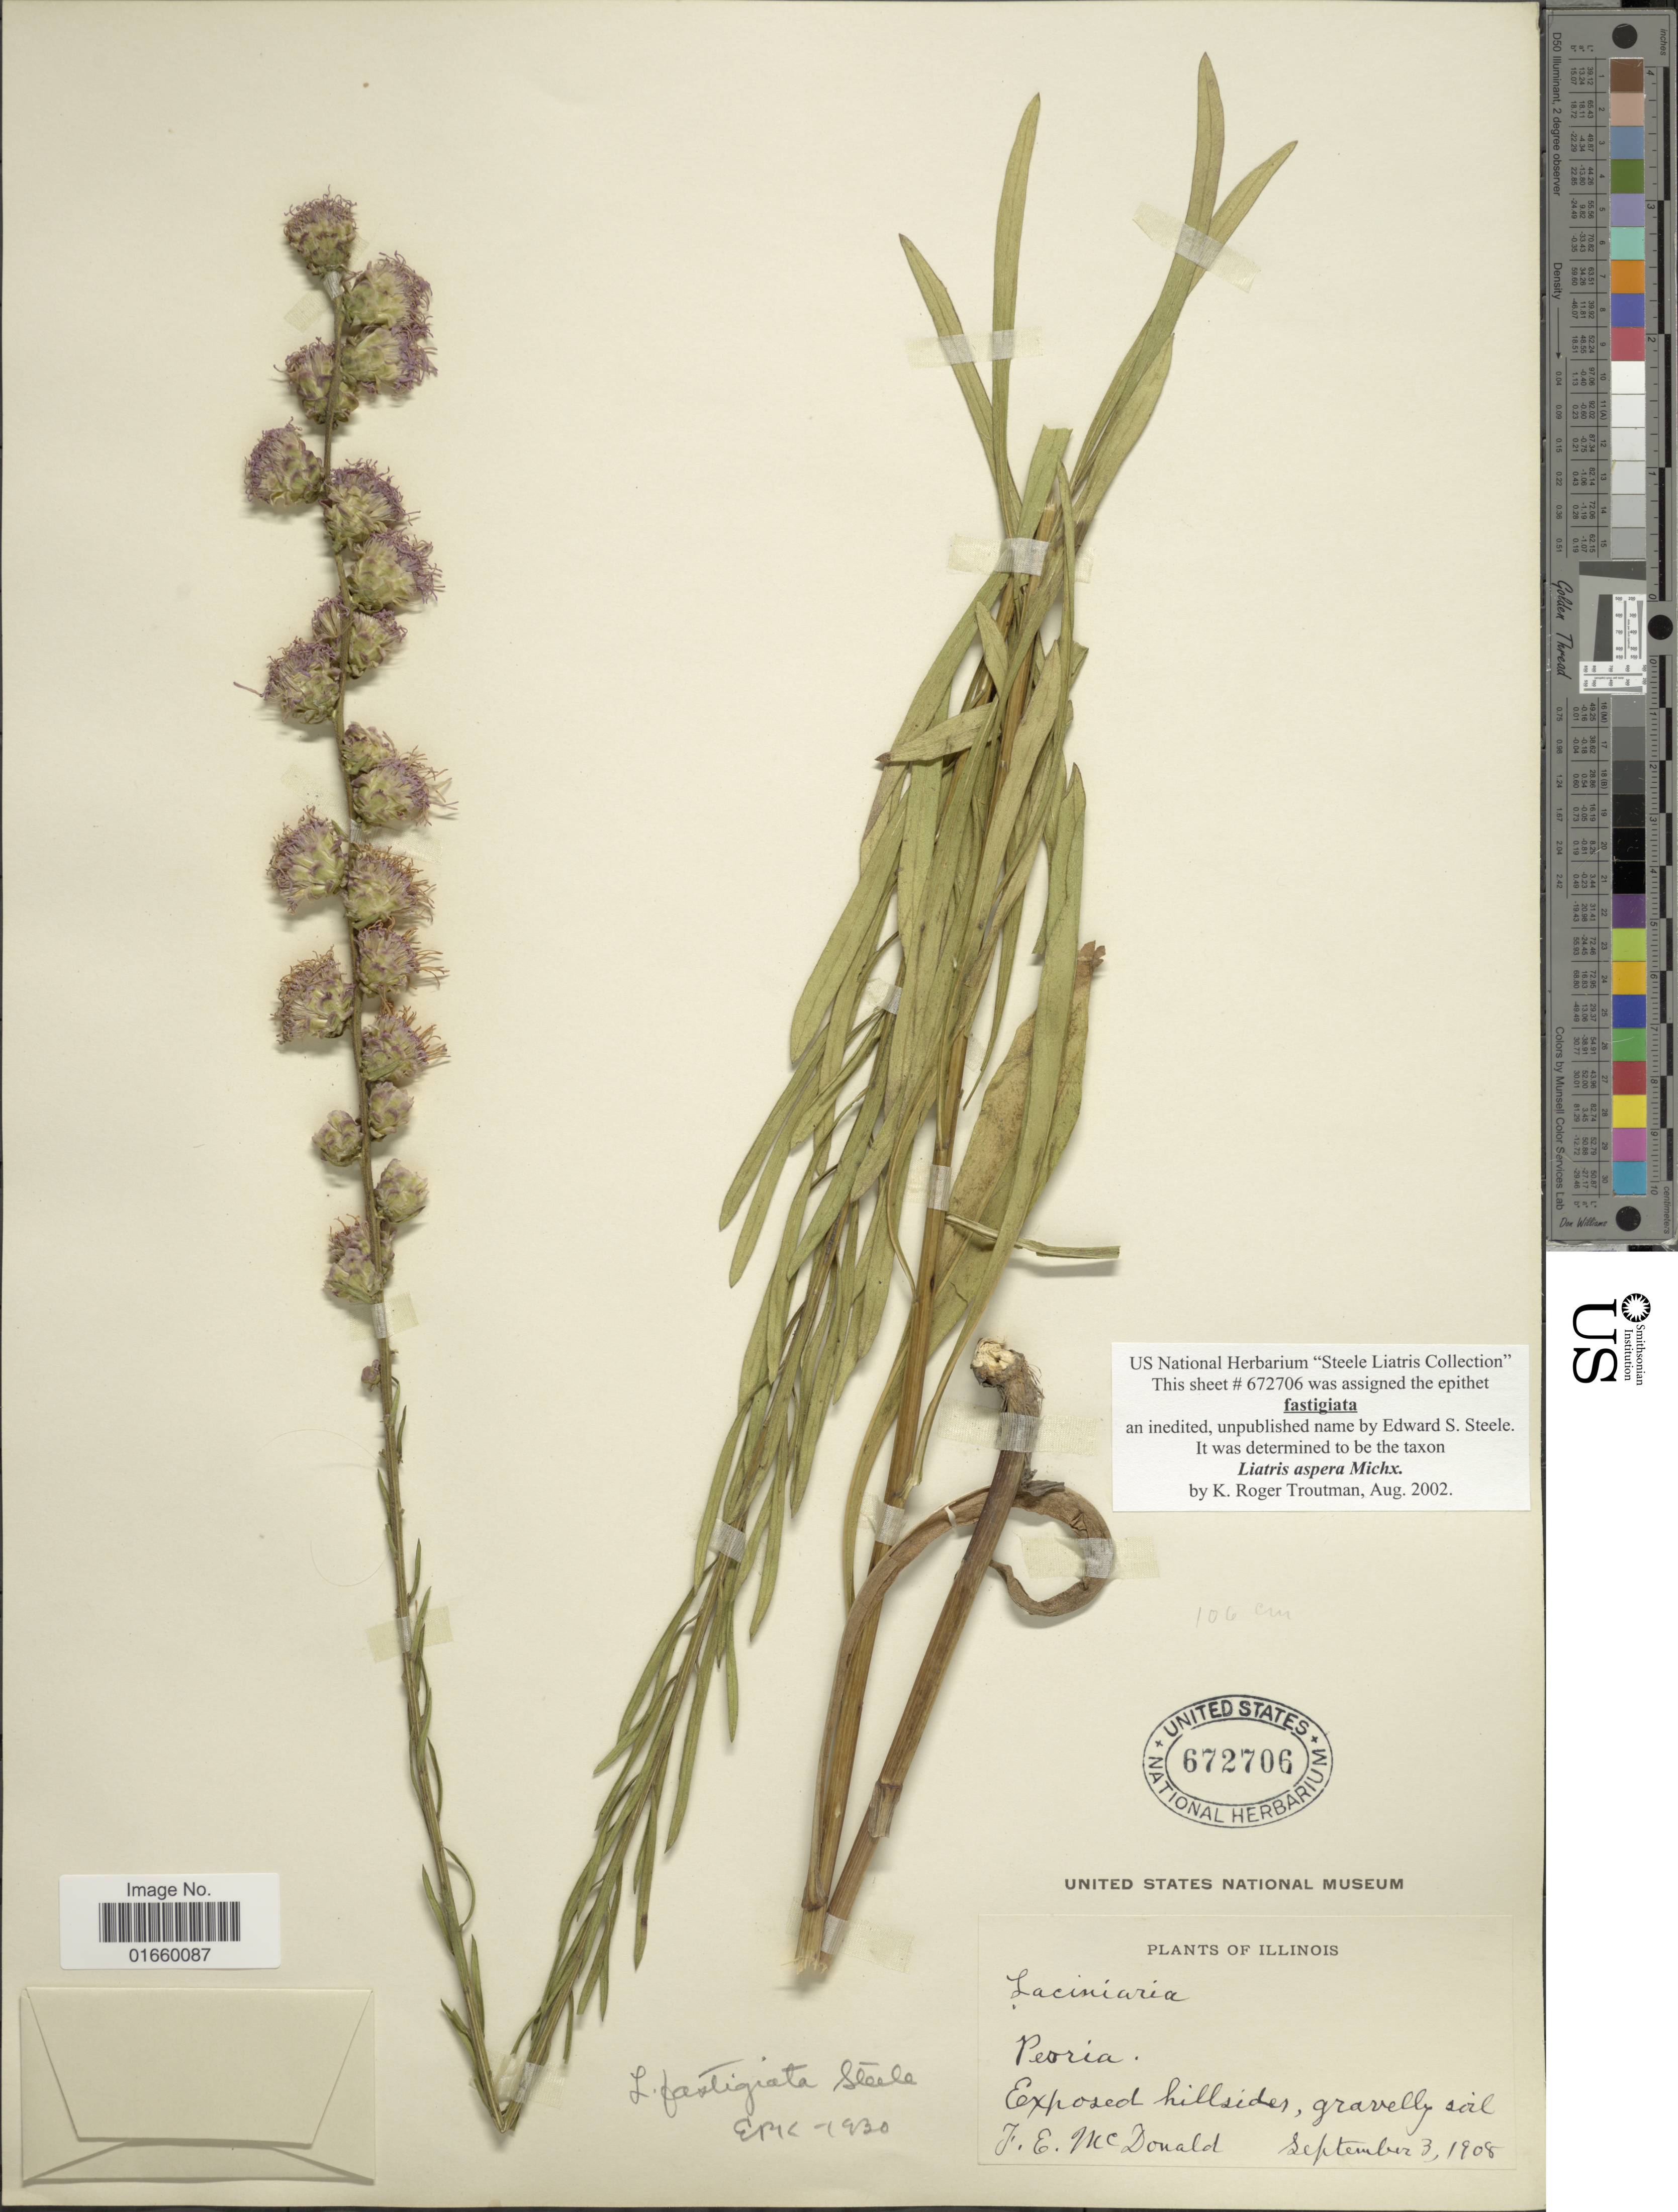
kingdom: Plantae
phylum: Tracheophyta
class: Magnoliopsida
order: Asterales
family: Asteraceae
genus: Liatris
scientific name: Liatris aspera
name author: Michx.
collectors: F. E. McDonald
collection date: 1908-09-03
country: United States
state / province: Illinois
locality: Exposed hillsides, gravelly sol. Peoria.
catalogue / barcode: US 672706